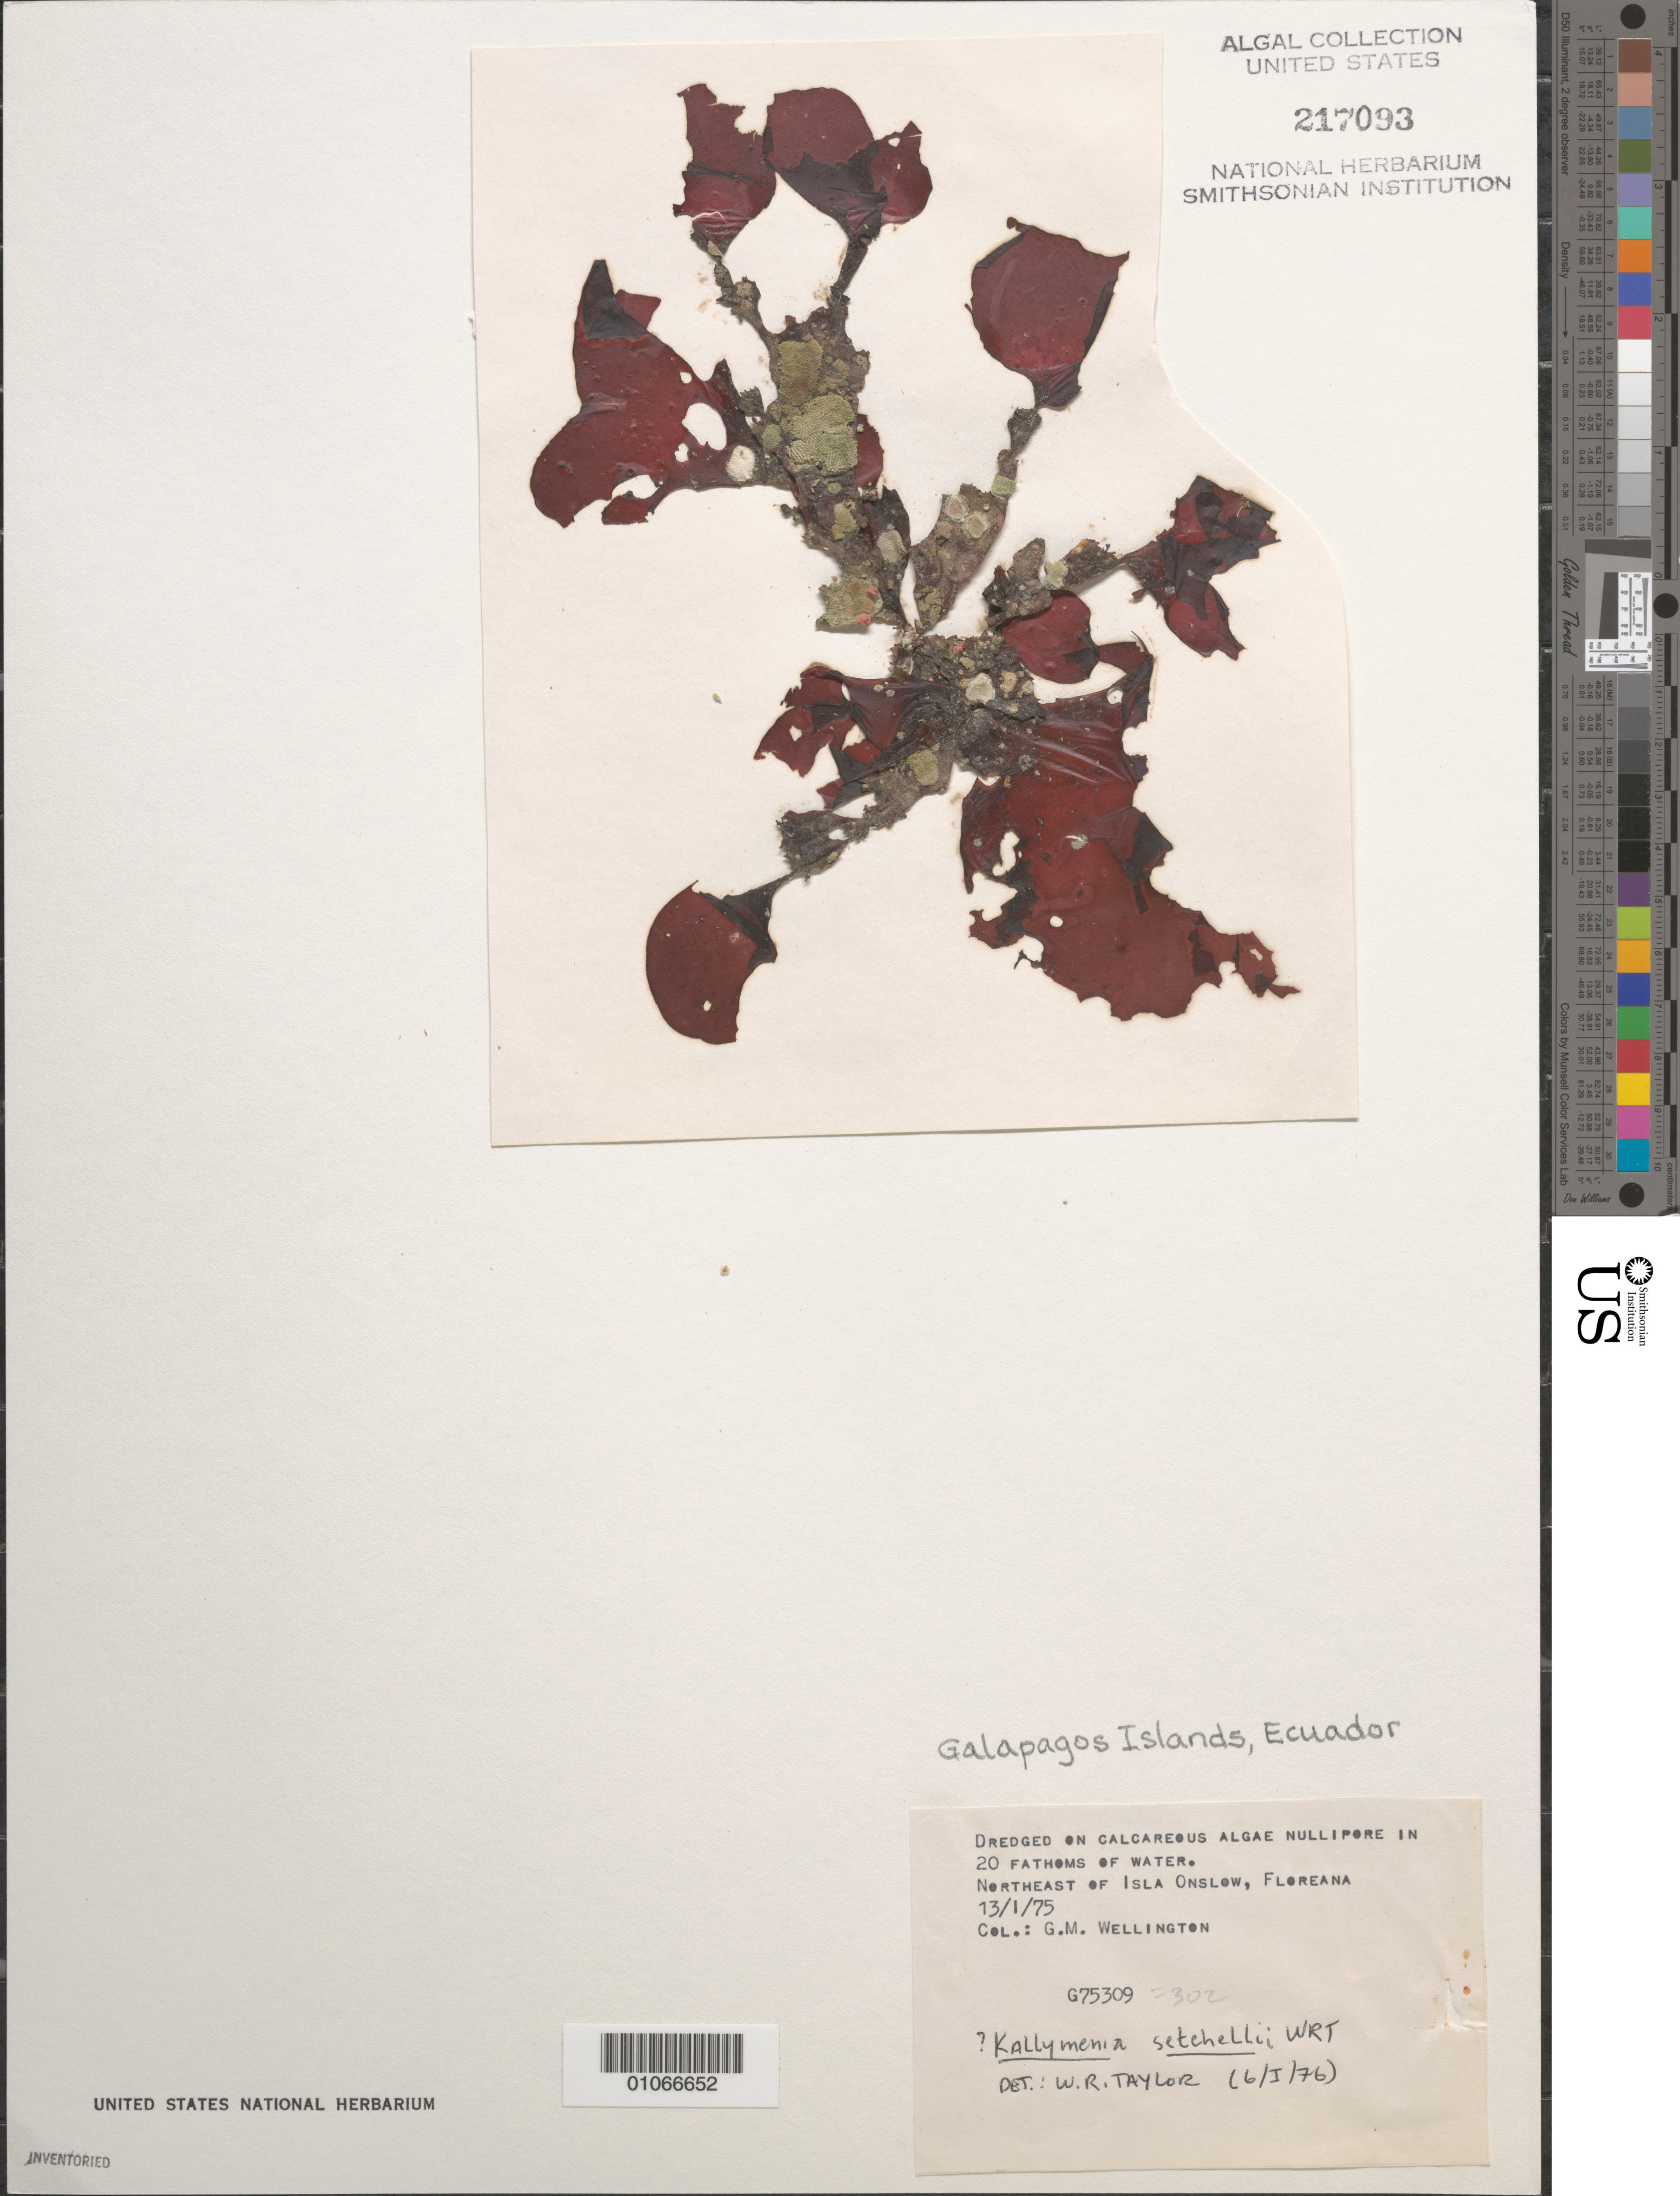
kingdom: Plantae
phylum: Rhodophyta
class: Florideophyceae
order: Gigartinales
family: Kallymeniaceae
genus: Kallymenia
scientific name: Kallymenia setchellii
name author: W.R. Taylor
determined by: Taylor, William R.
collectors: G. Wellington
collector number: G75309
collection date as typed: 13 Jan 1975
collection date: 1975-01-13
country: Ecuador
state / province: Colón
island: Floreana [Charles, Santa Maria]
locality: Northeast of Isla Onslow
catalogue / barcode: US 217093